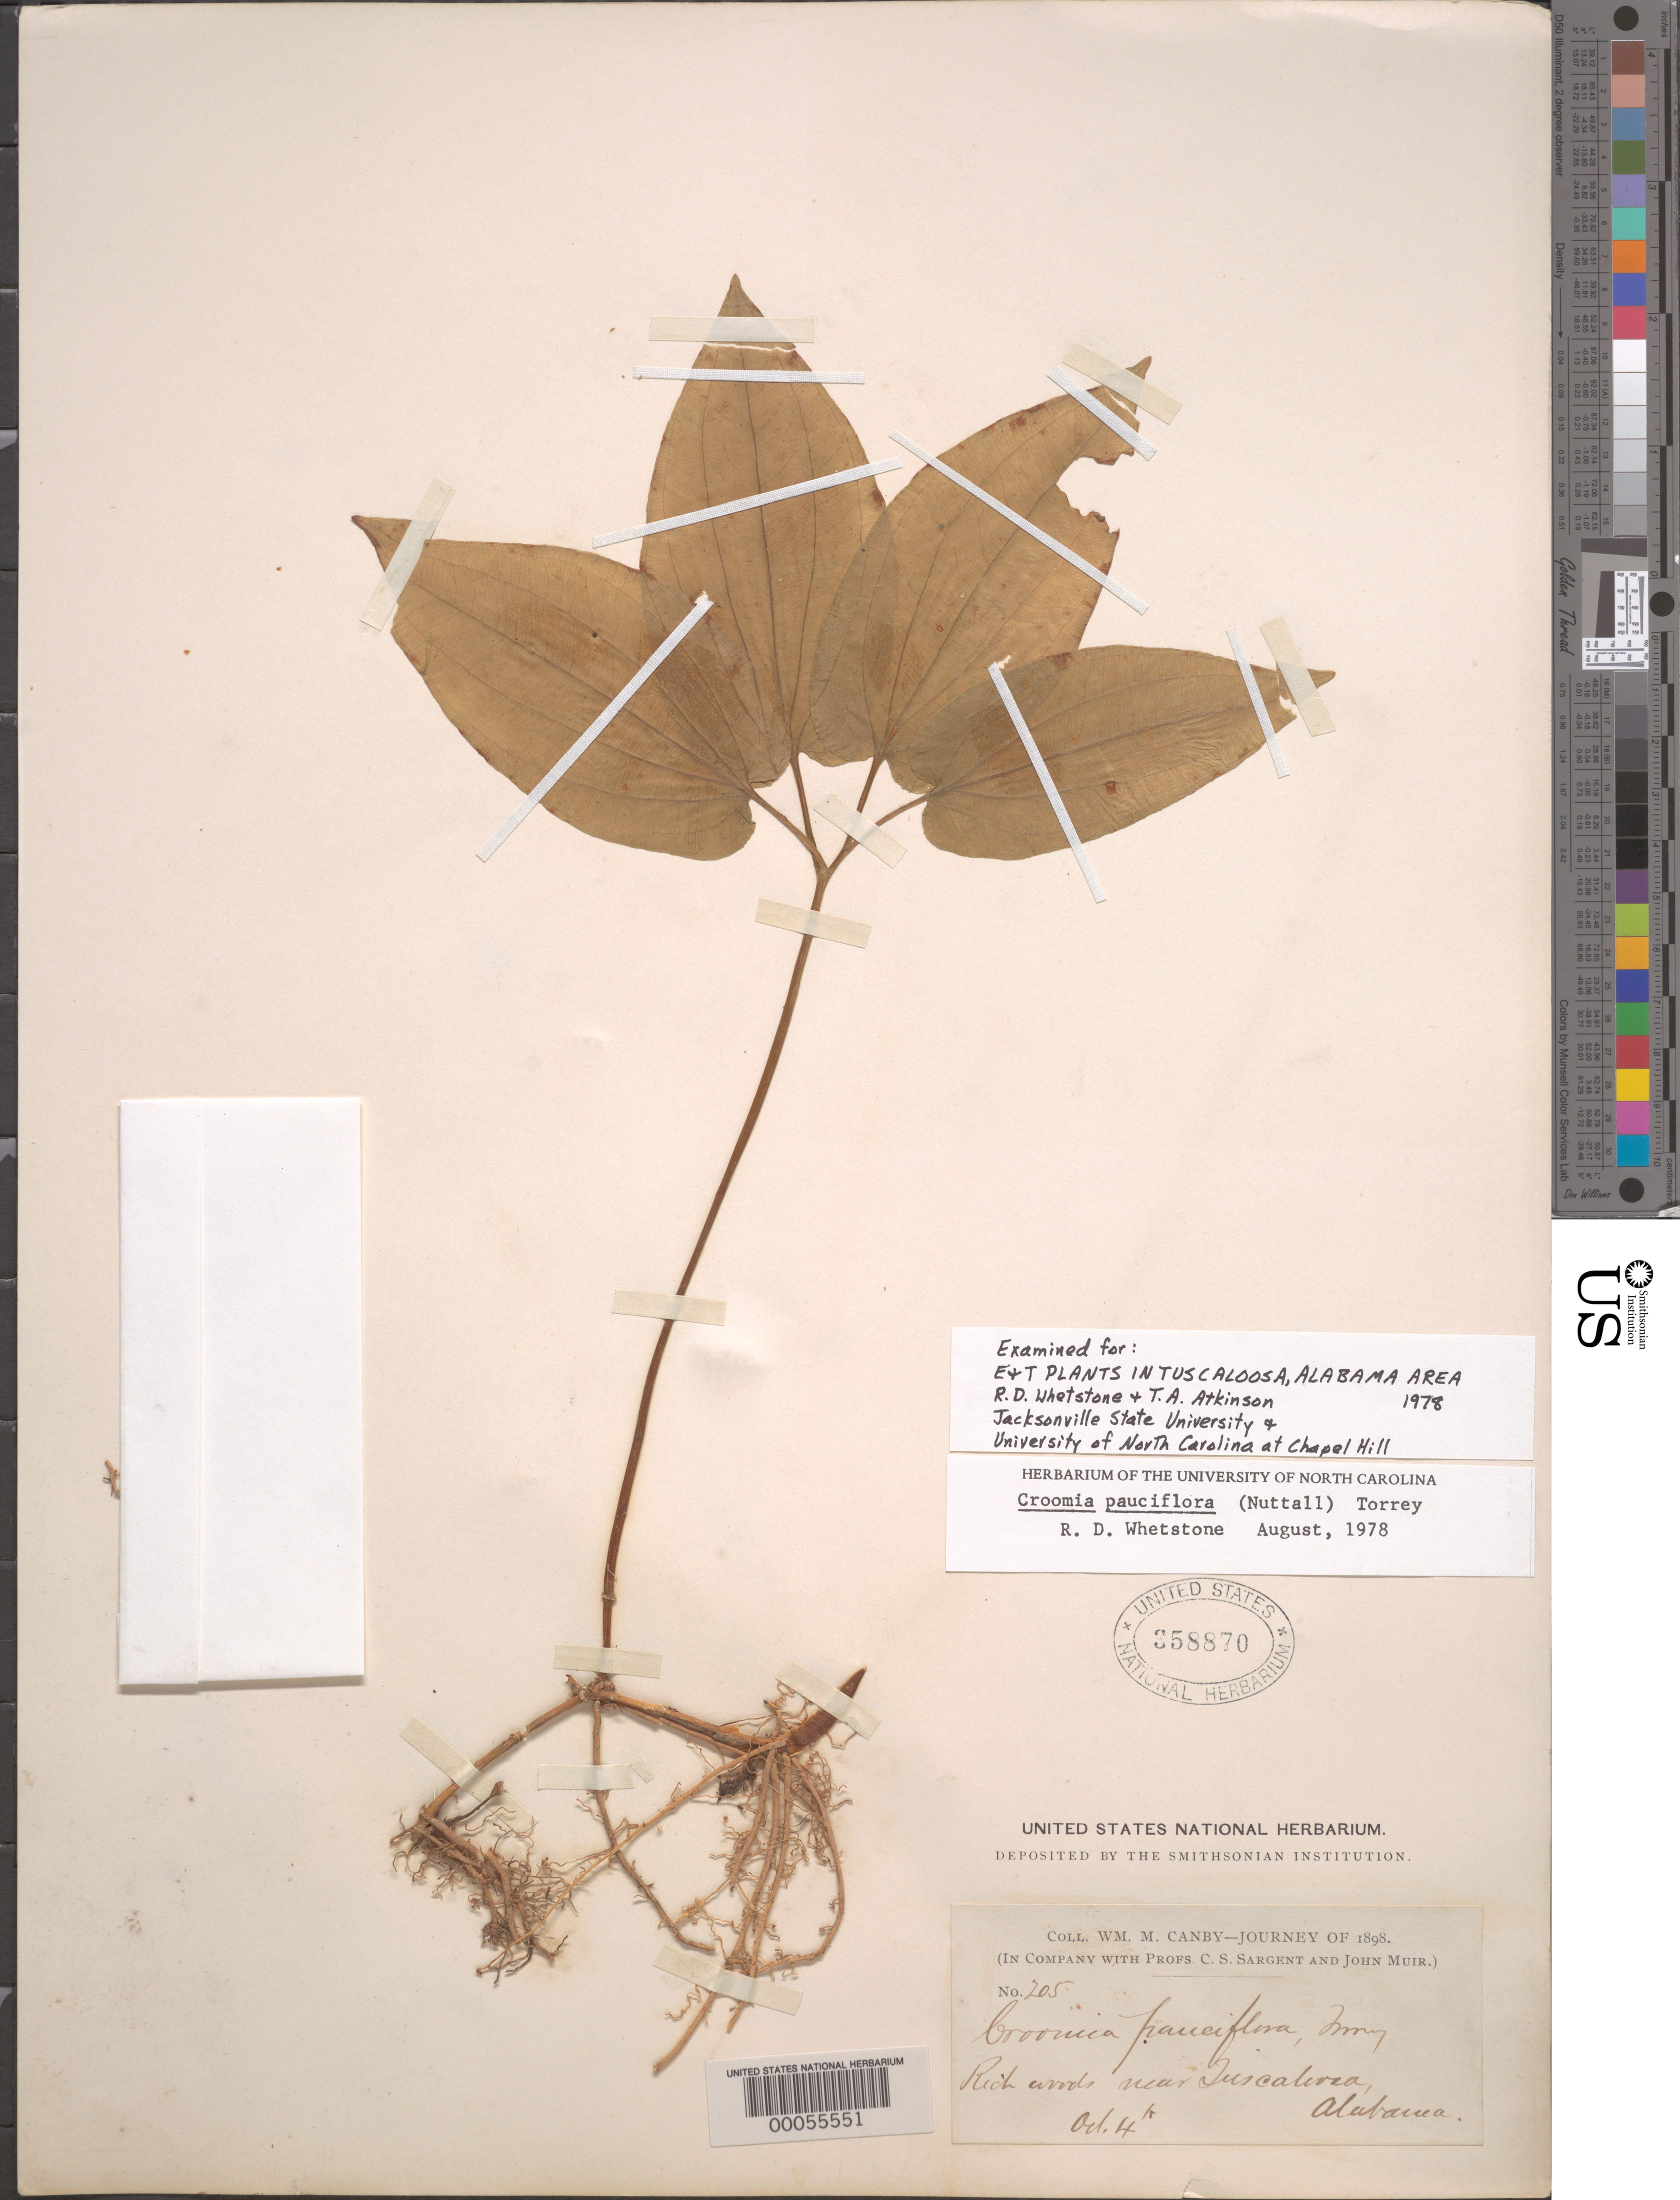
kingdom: Plantae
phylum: Tracheophyta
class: Liliopsida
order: Pandanales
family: Stemonaceae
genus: Croomia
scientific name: Croomia pauciflora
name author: (Nutt.) Torr.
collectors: W. M. Canby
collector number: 205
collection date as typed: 04 Oct 1898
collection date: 1898-10-04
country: United States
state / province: Alabama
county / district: Tuscaloosa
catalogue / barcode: US 358870